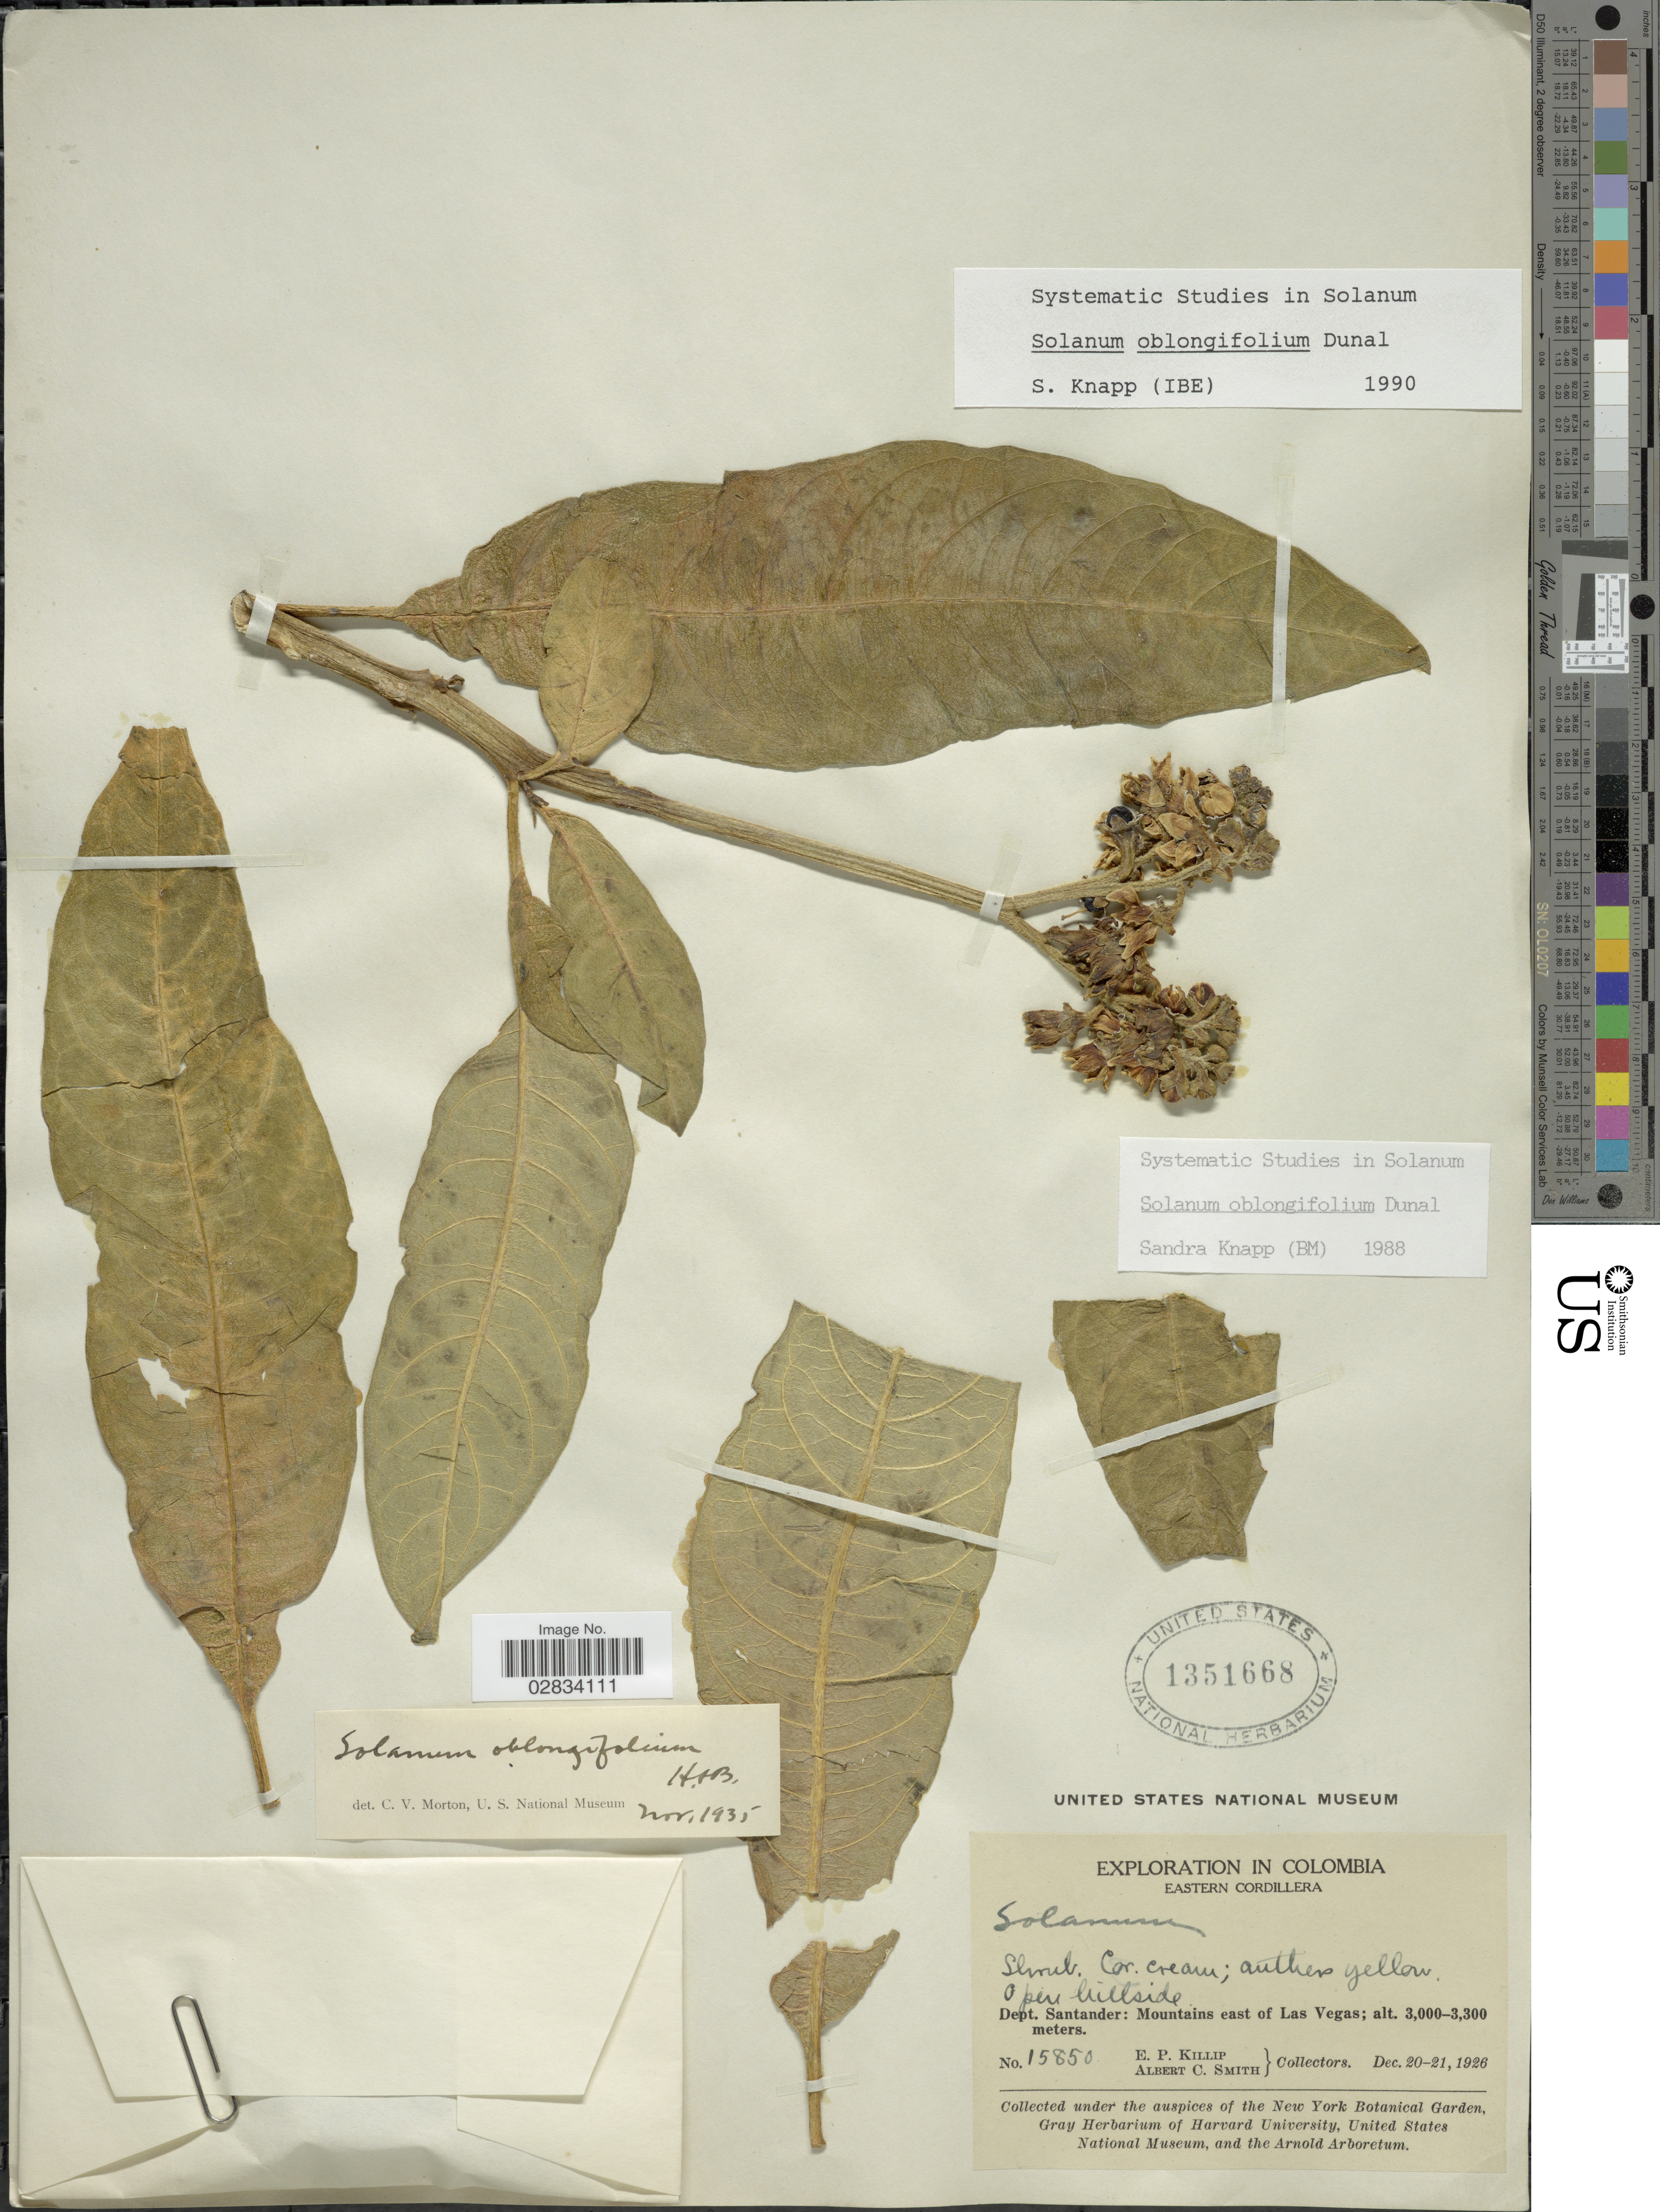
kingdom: Plantae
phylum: Tracheophyta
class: Magnoliopsida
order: Solanales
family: Solanaceae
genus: Solanum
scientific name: Solanum oblongifolium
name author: Duval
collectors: E. P. Killip & A. C. Smith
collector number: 15850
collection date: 1926-12-20/1926-12-21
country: Colombia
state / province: Santander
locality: Eastern Cordillera, Dept. Santander, Mountains east of Las Vegas.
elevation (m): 3000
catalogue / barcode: US 1351668